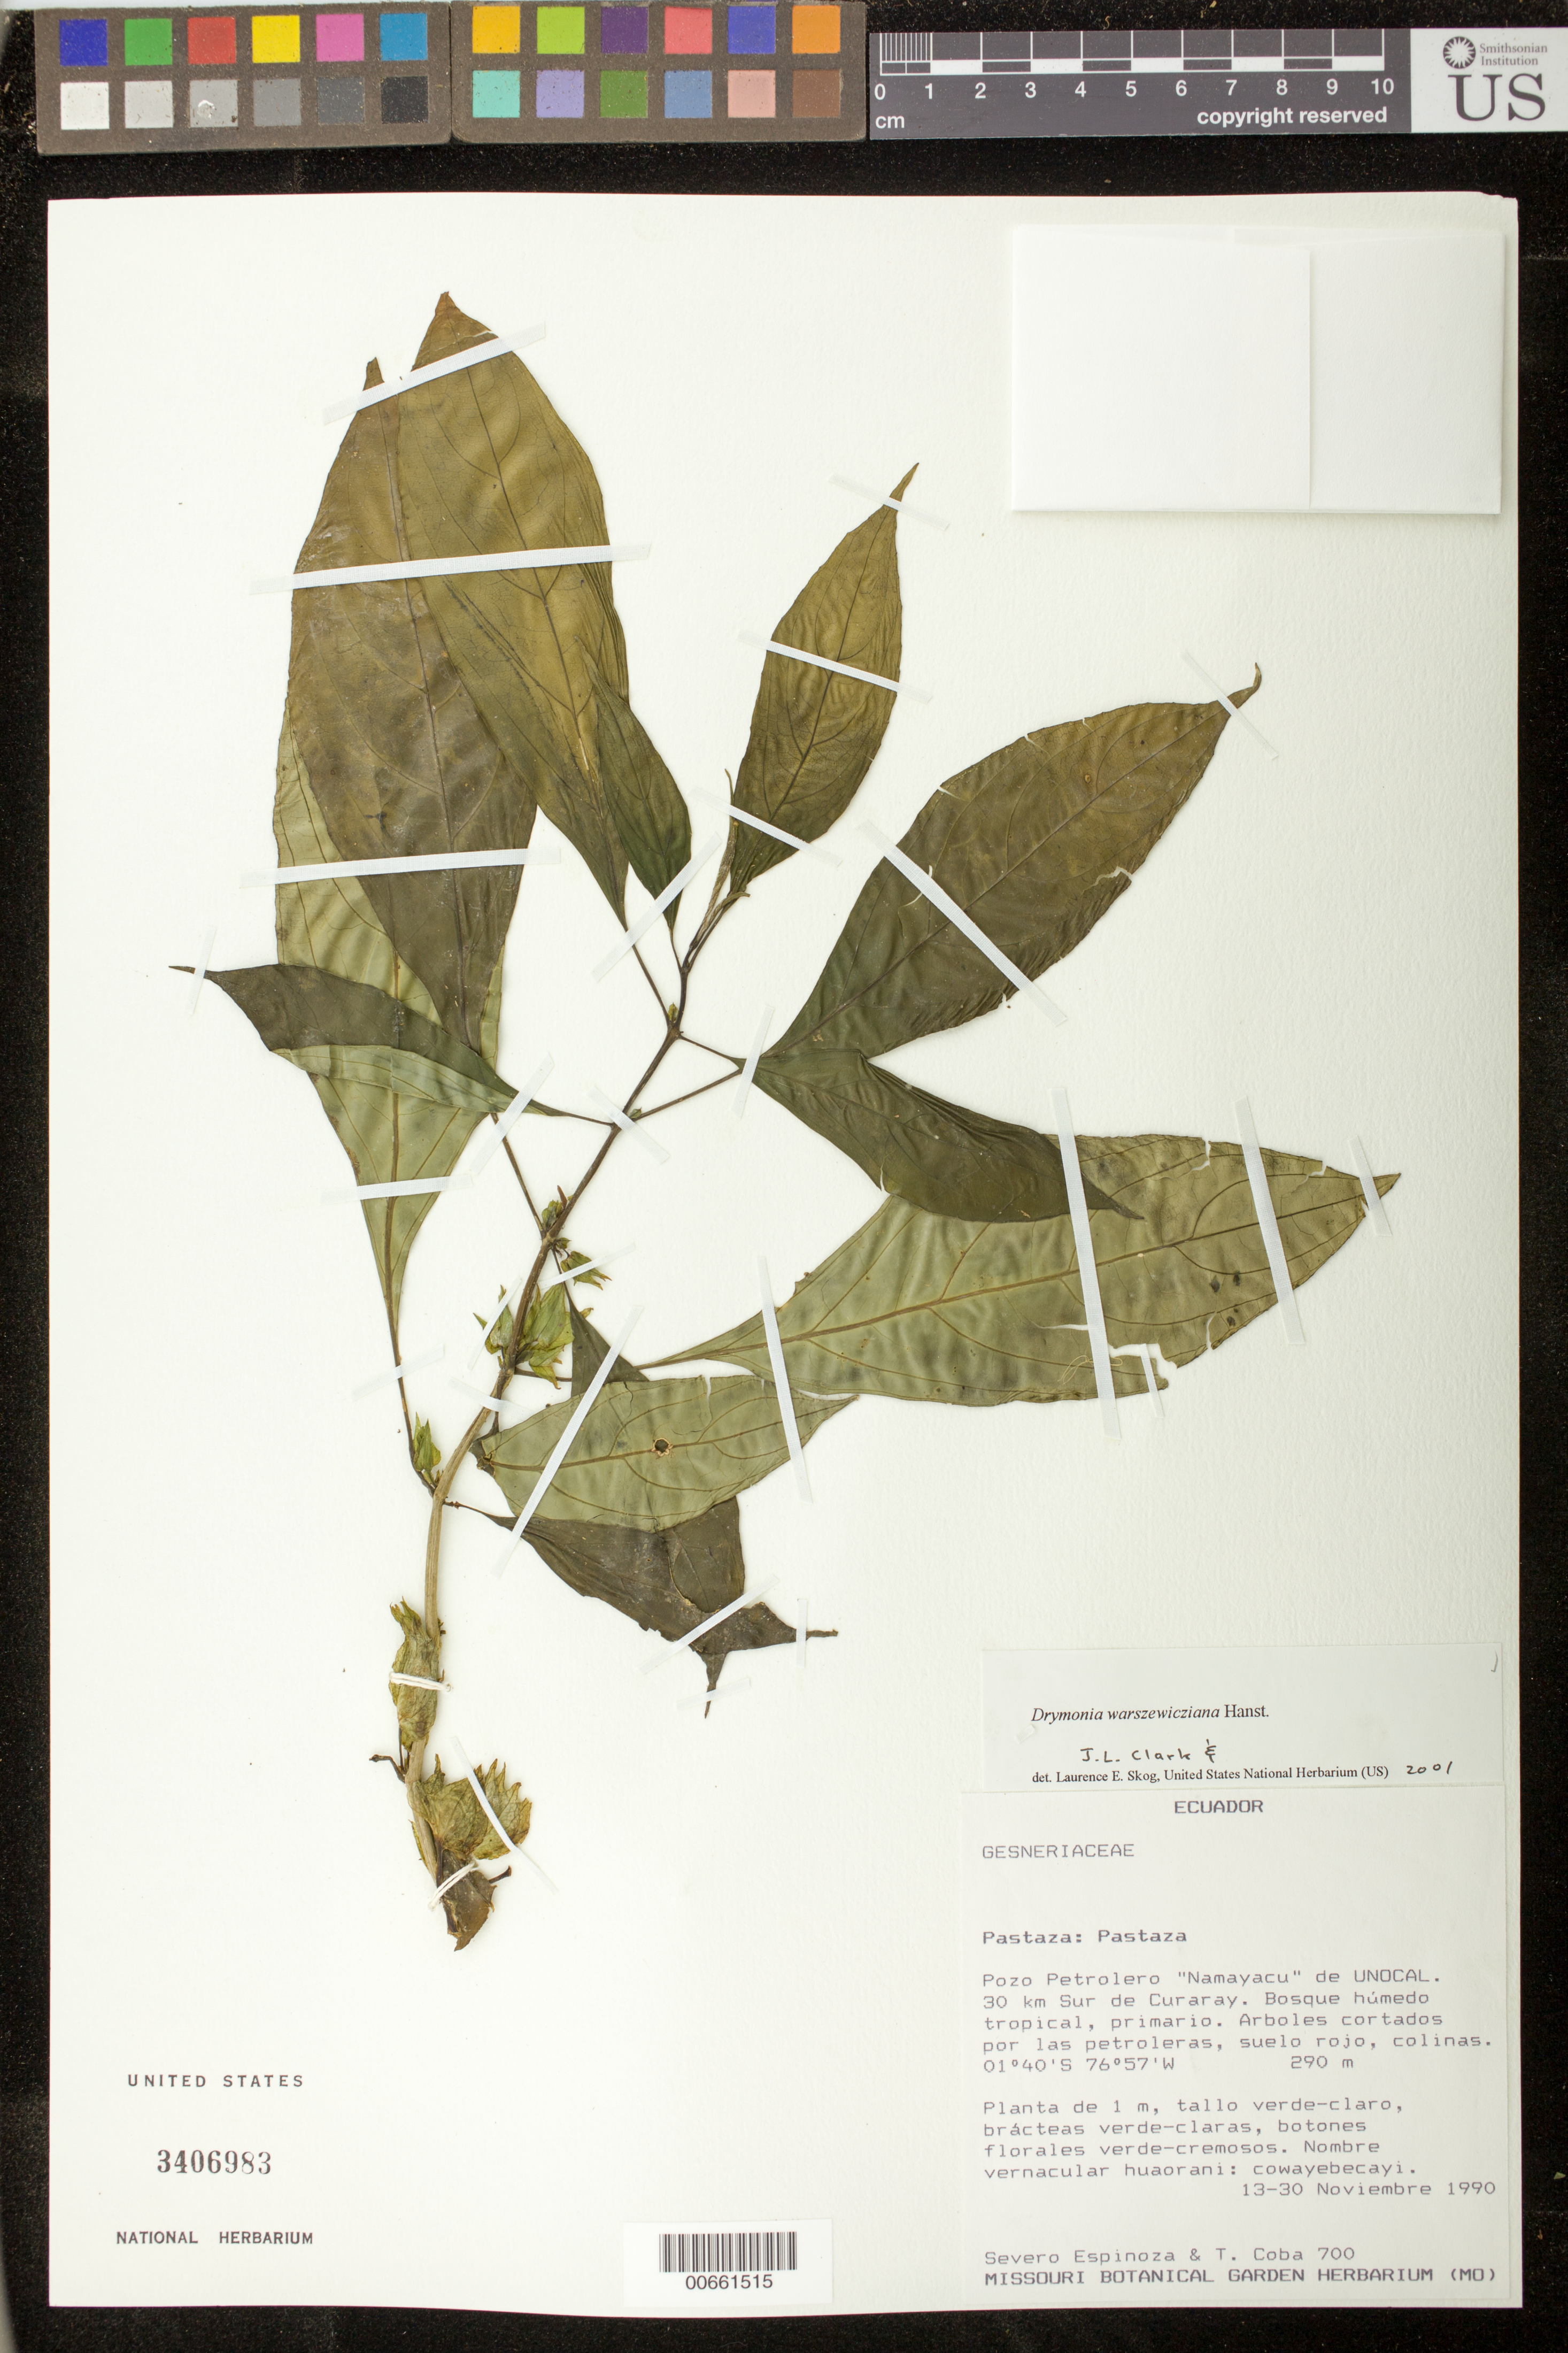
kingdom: Plantae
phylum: Tracheophyta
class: Magnoliopsida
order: Lamiales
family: Gesneriaceae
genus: Drymonia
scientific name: Drymonia warszewicziana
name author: Hanst.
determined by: Clark, J. L.; Skog, Laurence E.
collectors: S. Espinoza & T. Coba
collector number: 700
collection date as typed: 13-30 Nov 1990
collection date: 1990-11-13/1990-11-30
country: Ecuador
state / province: Pastaza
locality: Pastaza Canton; Pozo Petrolero "Namoyacu" de UNOCAL, 30 km Sur de Curaray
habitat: Bosque húmedo tropical, primario; arboles cortados por las petroleras, suelo rojo, colinas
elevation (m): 290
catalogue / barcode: US 3406983